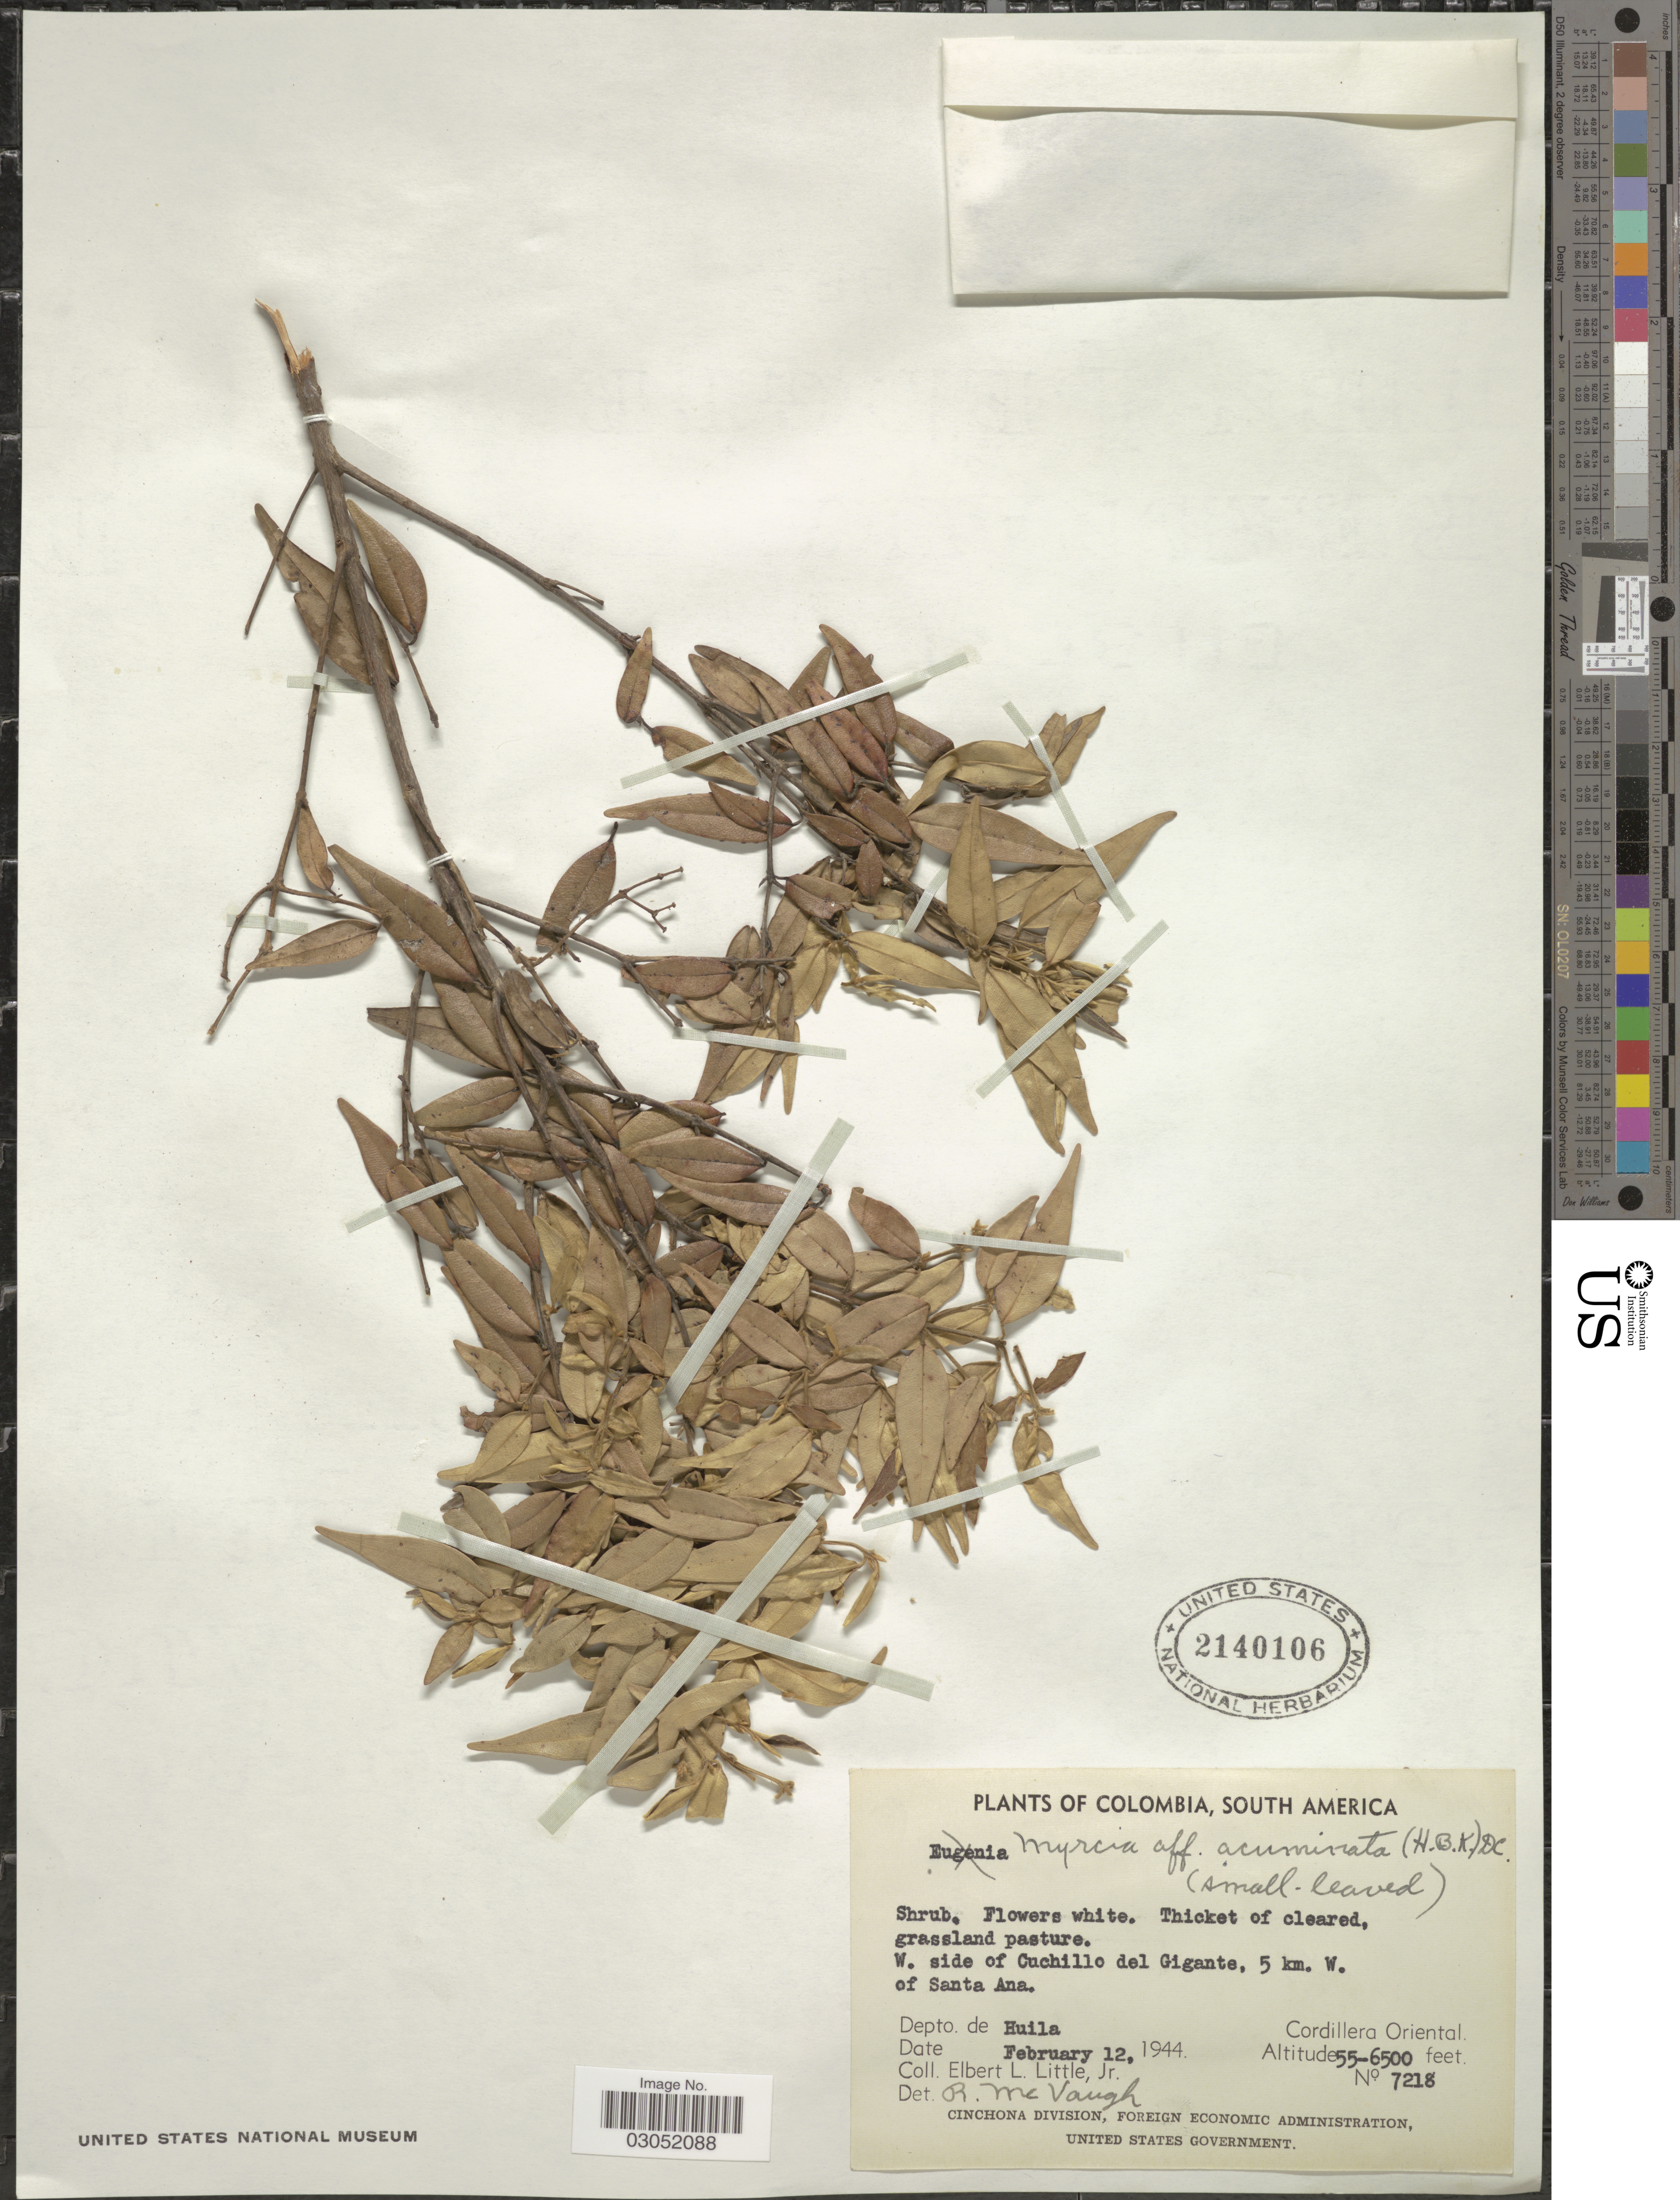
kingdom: Plantae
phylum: Tracheophyta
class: Magnoliopsida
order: Myrtales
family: Myrtaceae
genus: Myrcia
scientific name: Myrcia acuminata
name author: (Kunth) DC.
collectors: E. L. Little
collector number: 7218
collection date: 1944-02-12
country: Colombia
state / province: Huila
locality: W. side of Cuchillo del Gigante, 5 km. W. of Santa Ana. Depto. de Huila. Cordillera Oriental.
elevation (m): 1676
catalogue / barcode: US 2140106